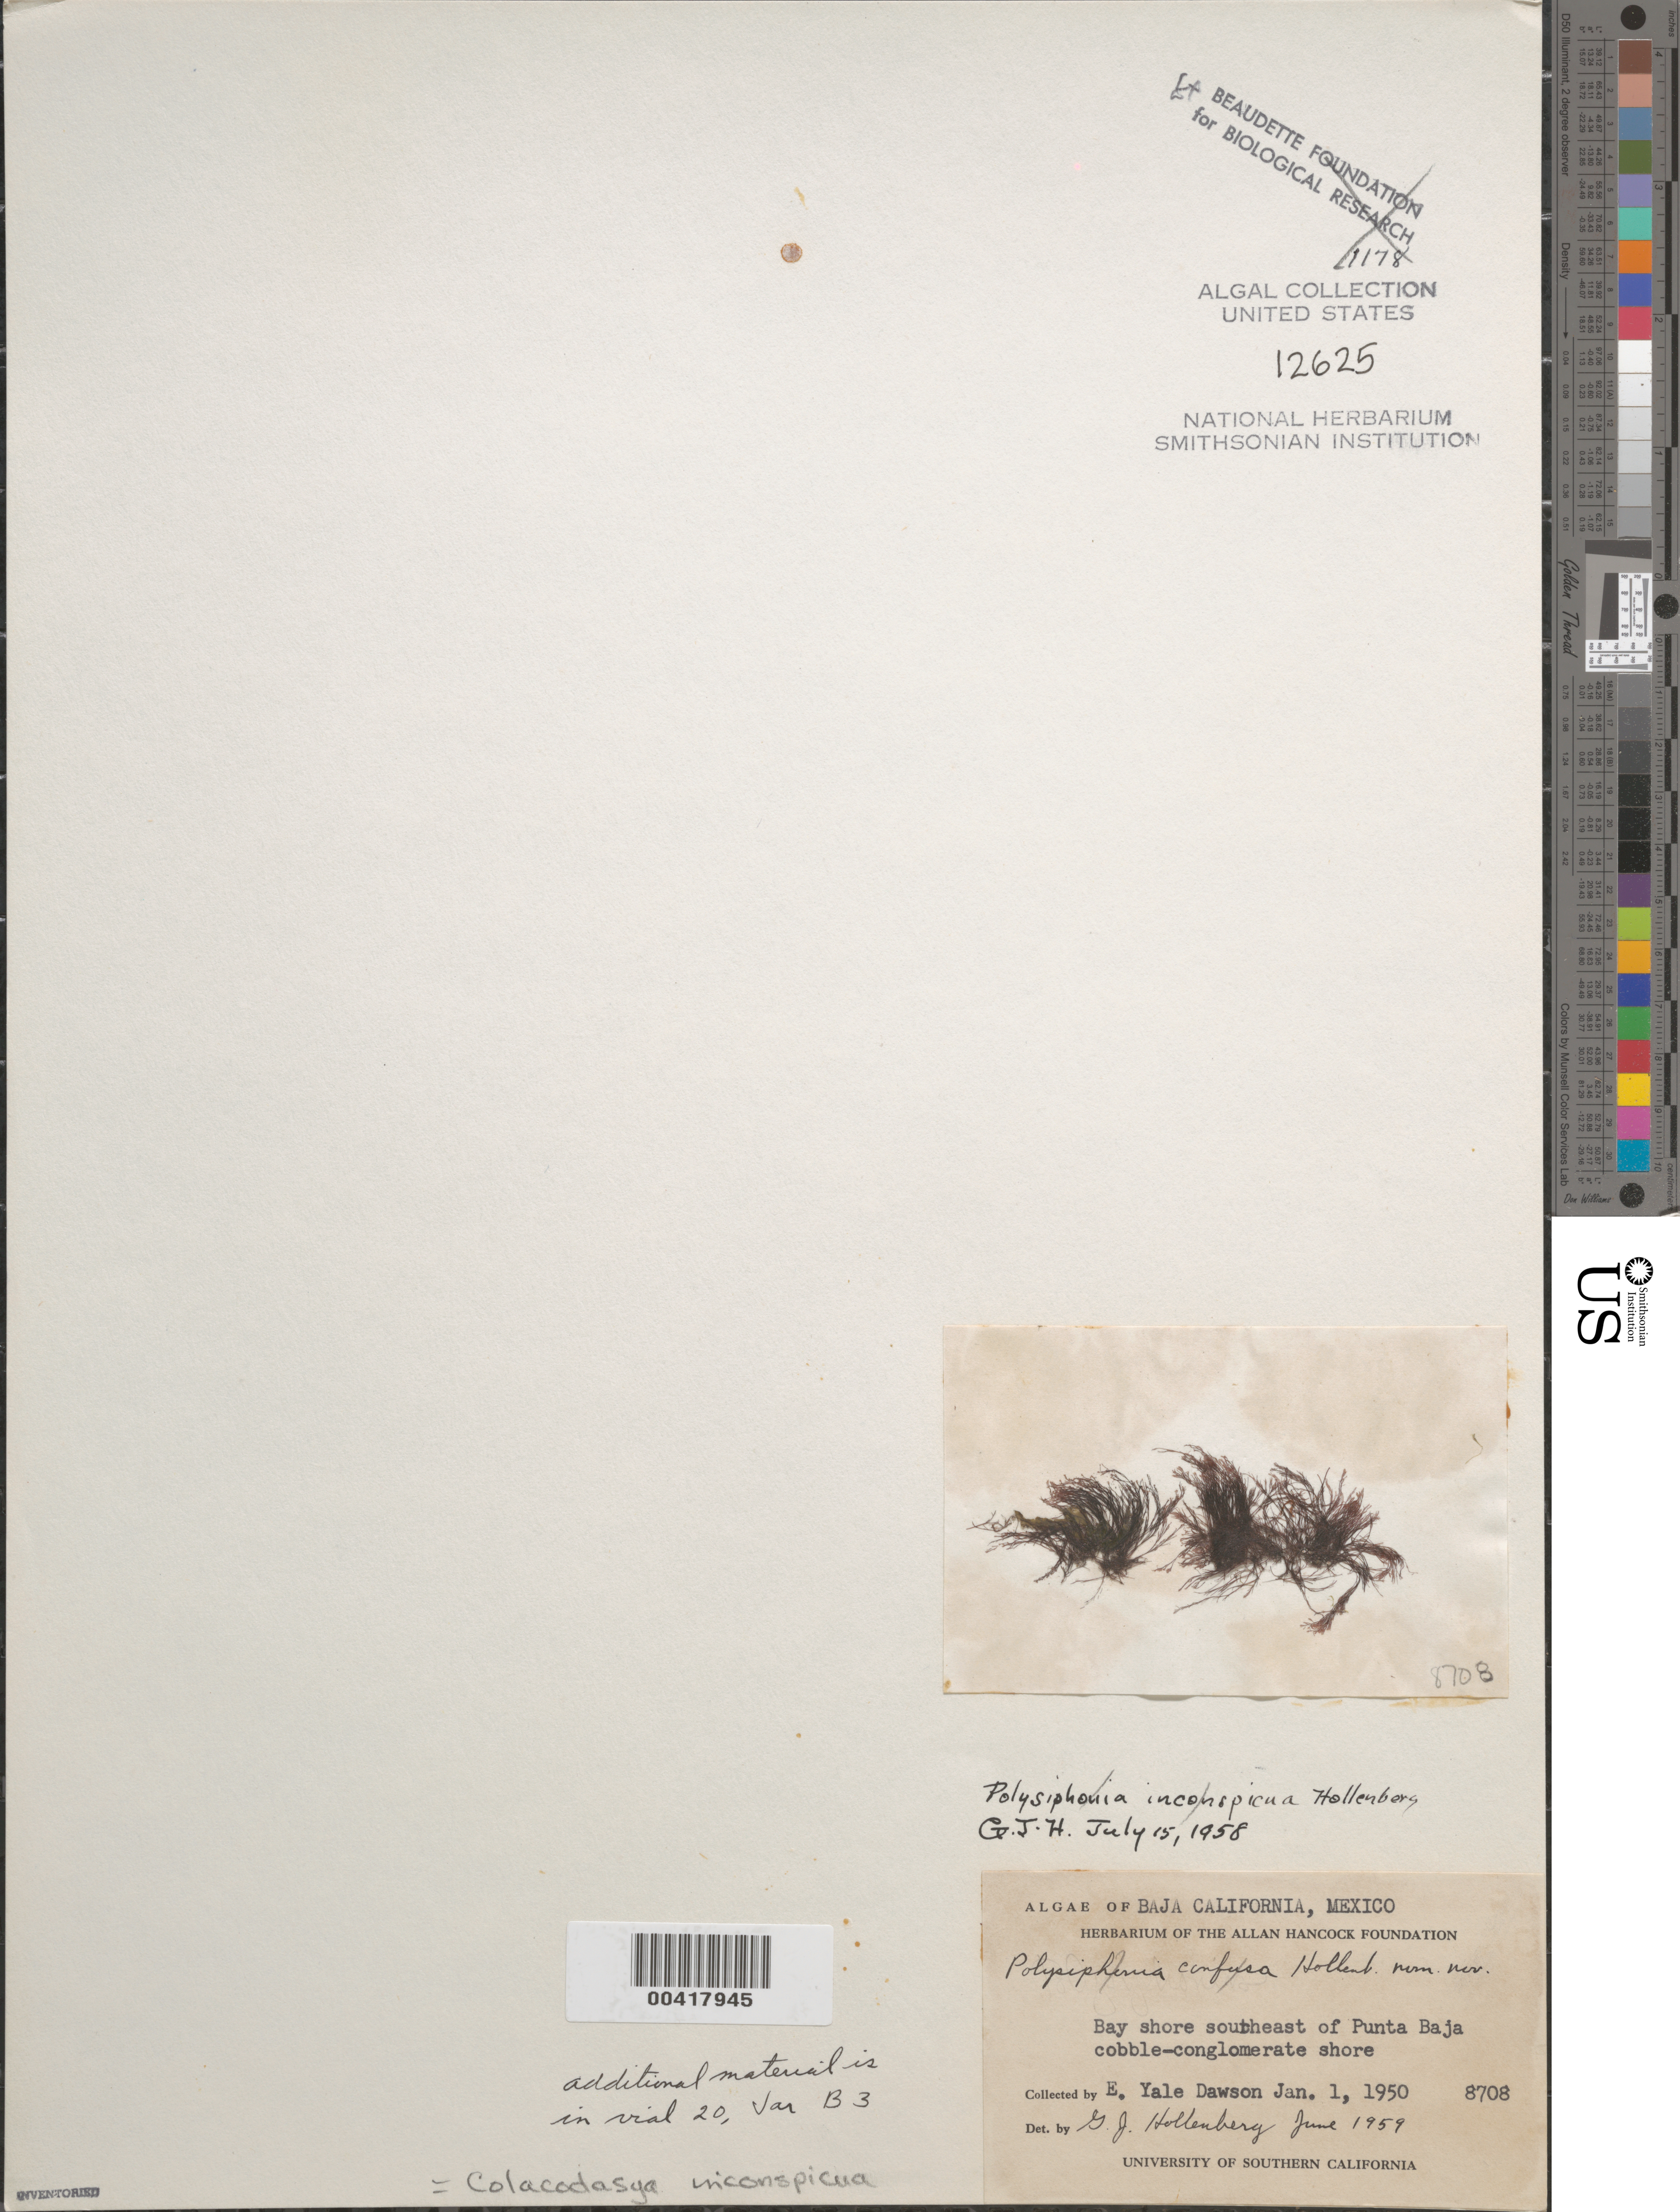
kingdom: Plantae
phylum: Rhodophyta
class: Florideophyceae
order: Ceramiales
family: Dasyaceae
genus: Colacodasya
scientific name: Colacodasya inconspicua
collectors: E. Y. Dawson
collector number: EYD 8708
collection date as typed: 01 Jan 1950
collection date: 1950-01-01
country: Mexico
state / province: Baja California Norte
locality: Southeast of Punta Baja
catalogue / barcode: US 12625